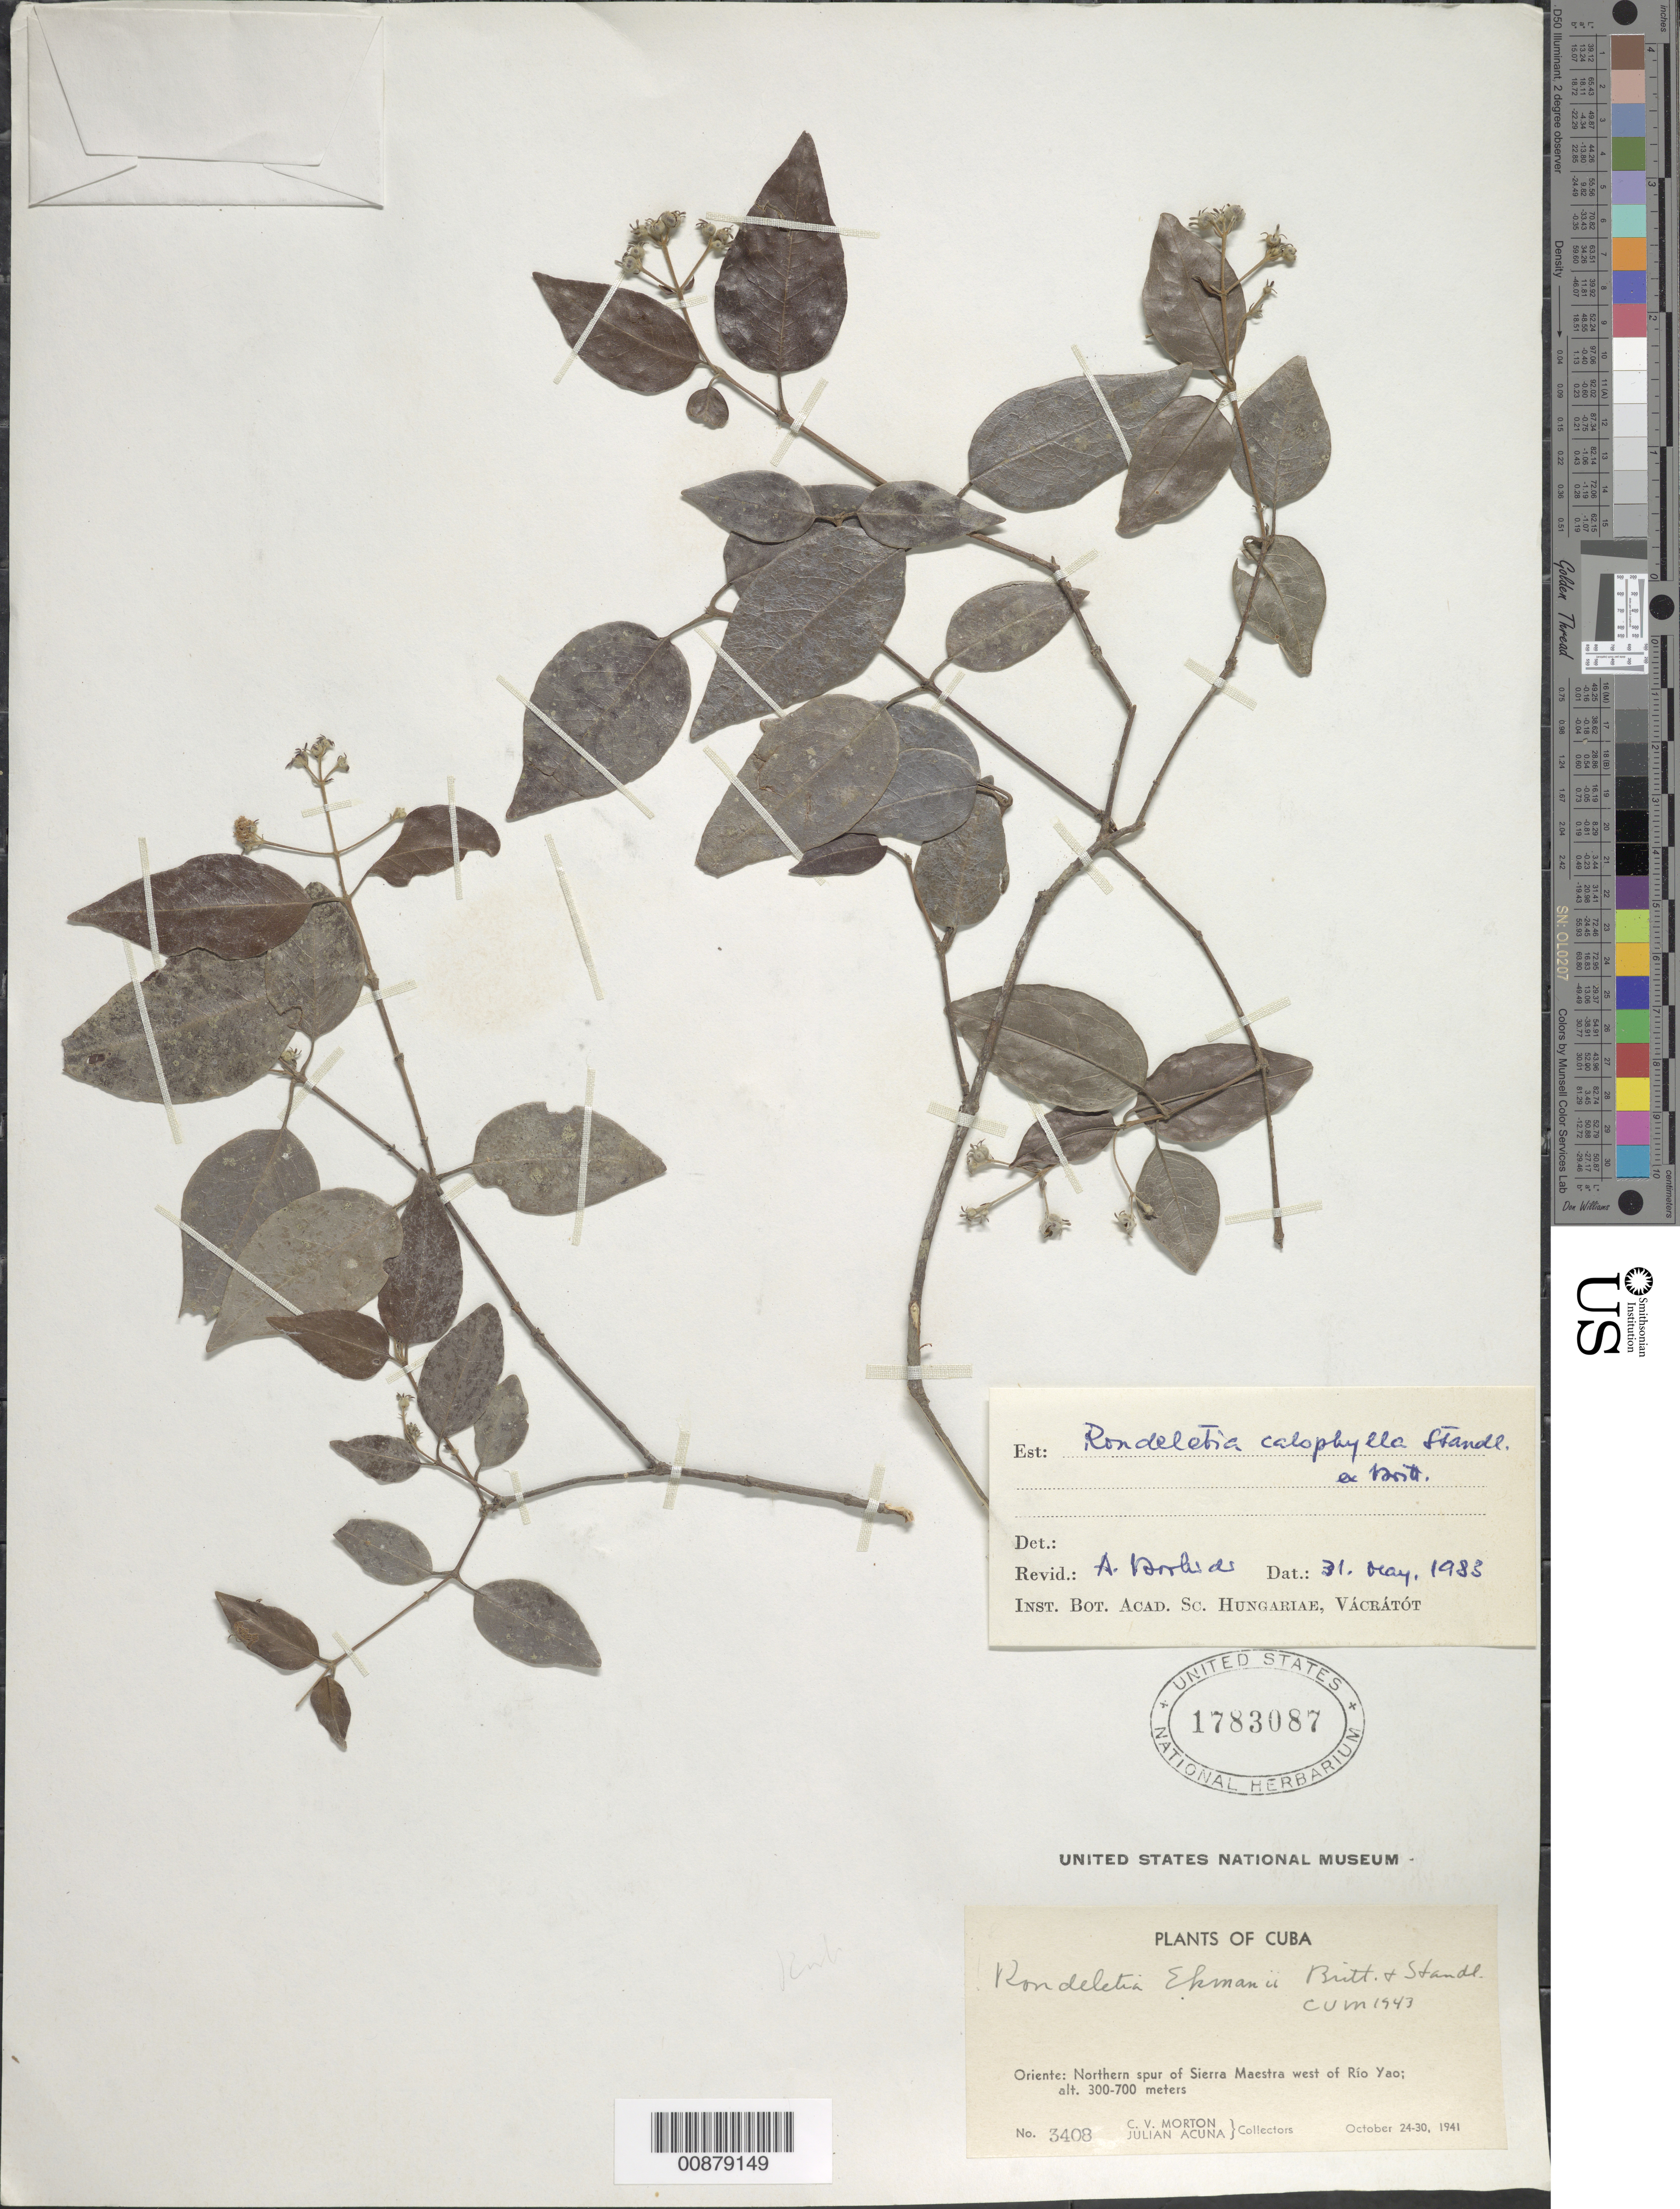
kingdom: Plantae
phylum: Tracheophyta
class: Magnoliopsida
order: Gentianales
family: Rubiaceae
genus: Rondeletia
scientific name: Rondeletia calophylla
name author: Standl.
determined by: Borhidi, Attila L.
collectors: C. V. Morton & J. Acuña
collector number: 3408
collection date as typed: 24 Oct 1941 to 30 Oct 1941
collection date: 1941-10-24/1941-10-30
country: Cuba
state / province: Oriente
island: Cuba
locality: Northern spur of Sierra Maestra, W of Rio Yao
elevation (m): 300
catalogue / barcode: US 1783087